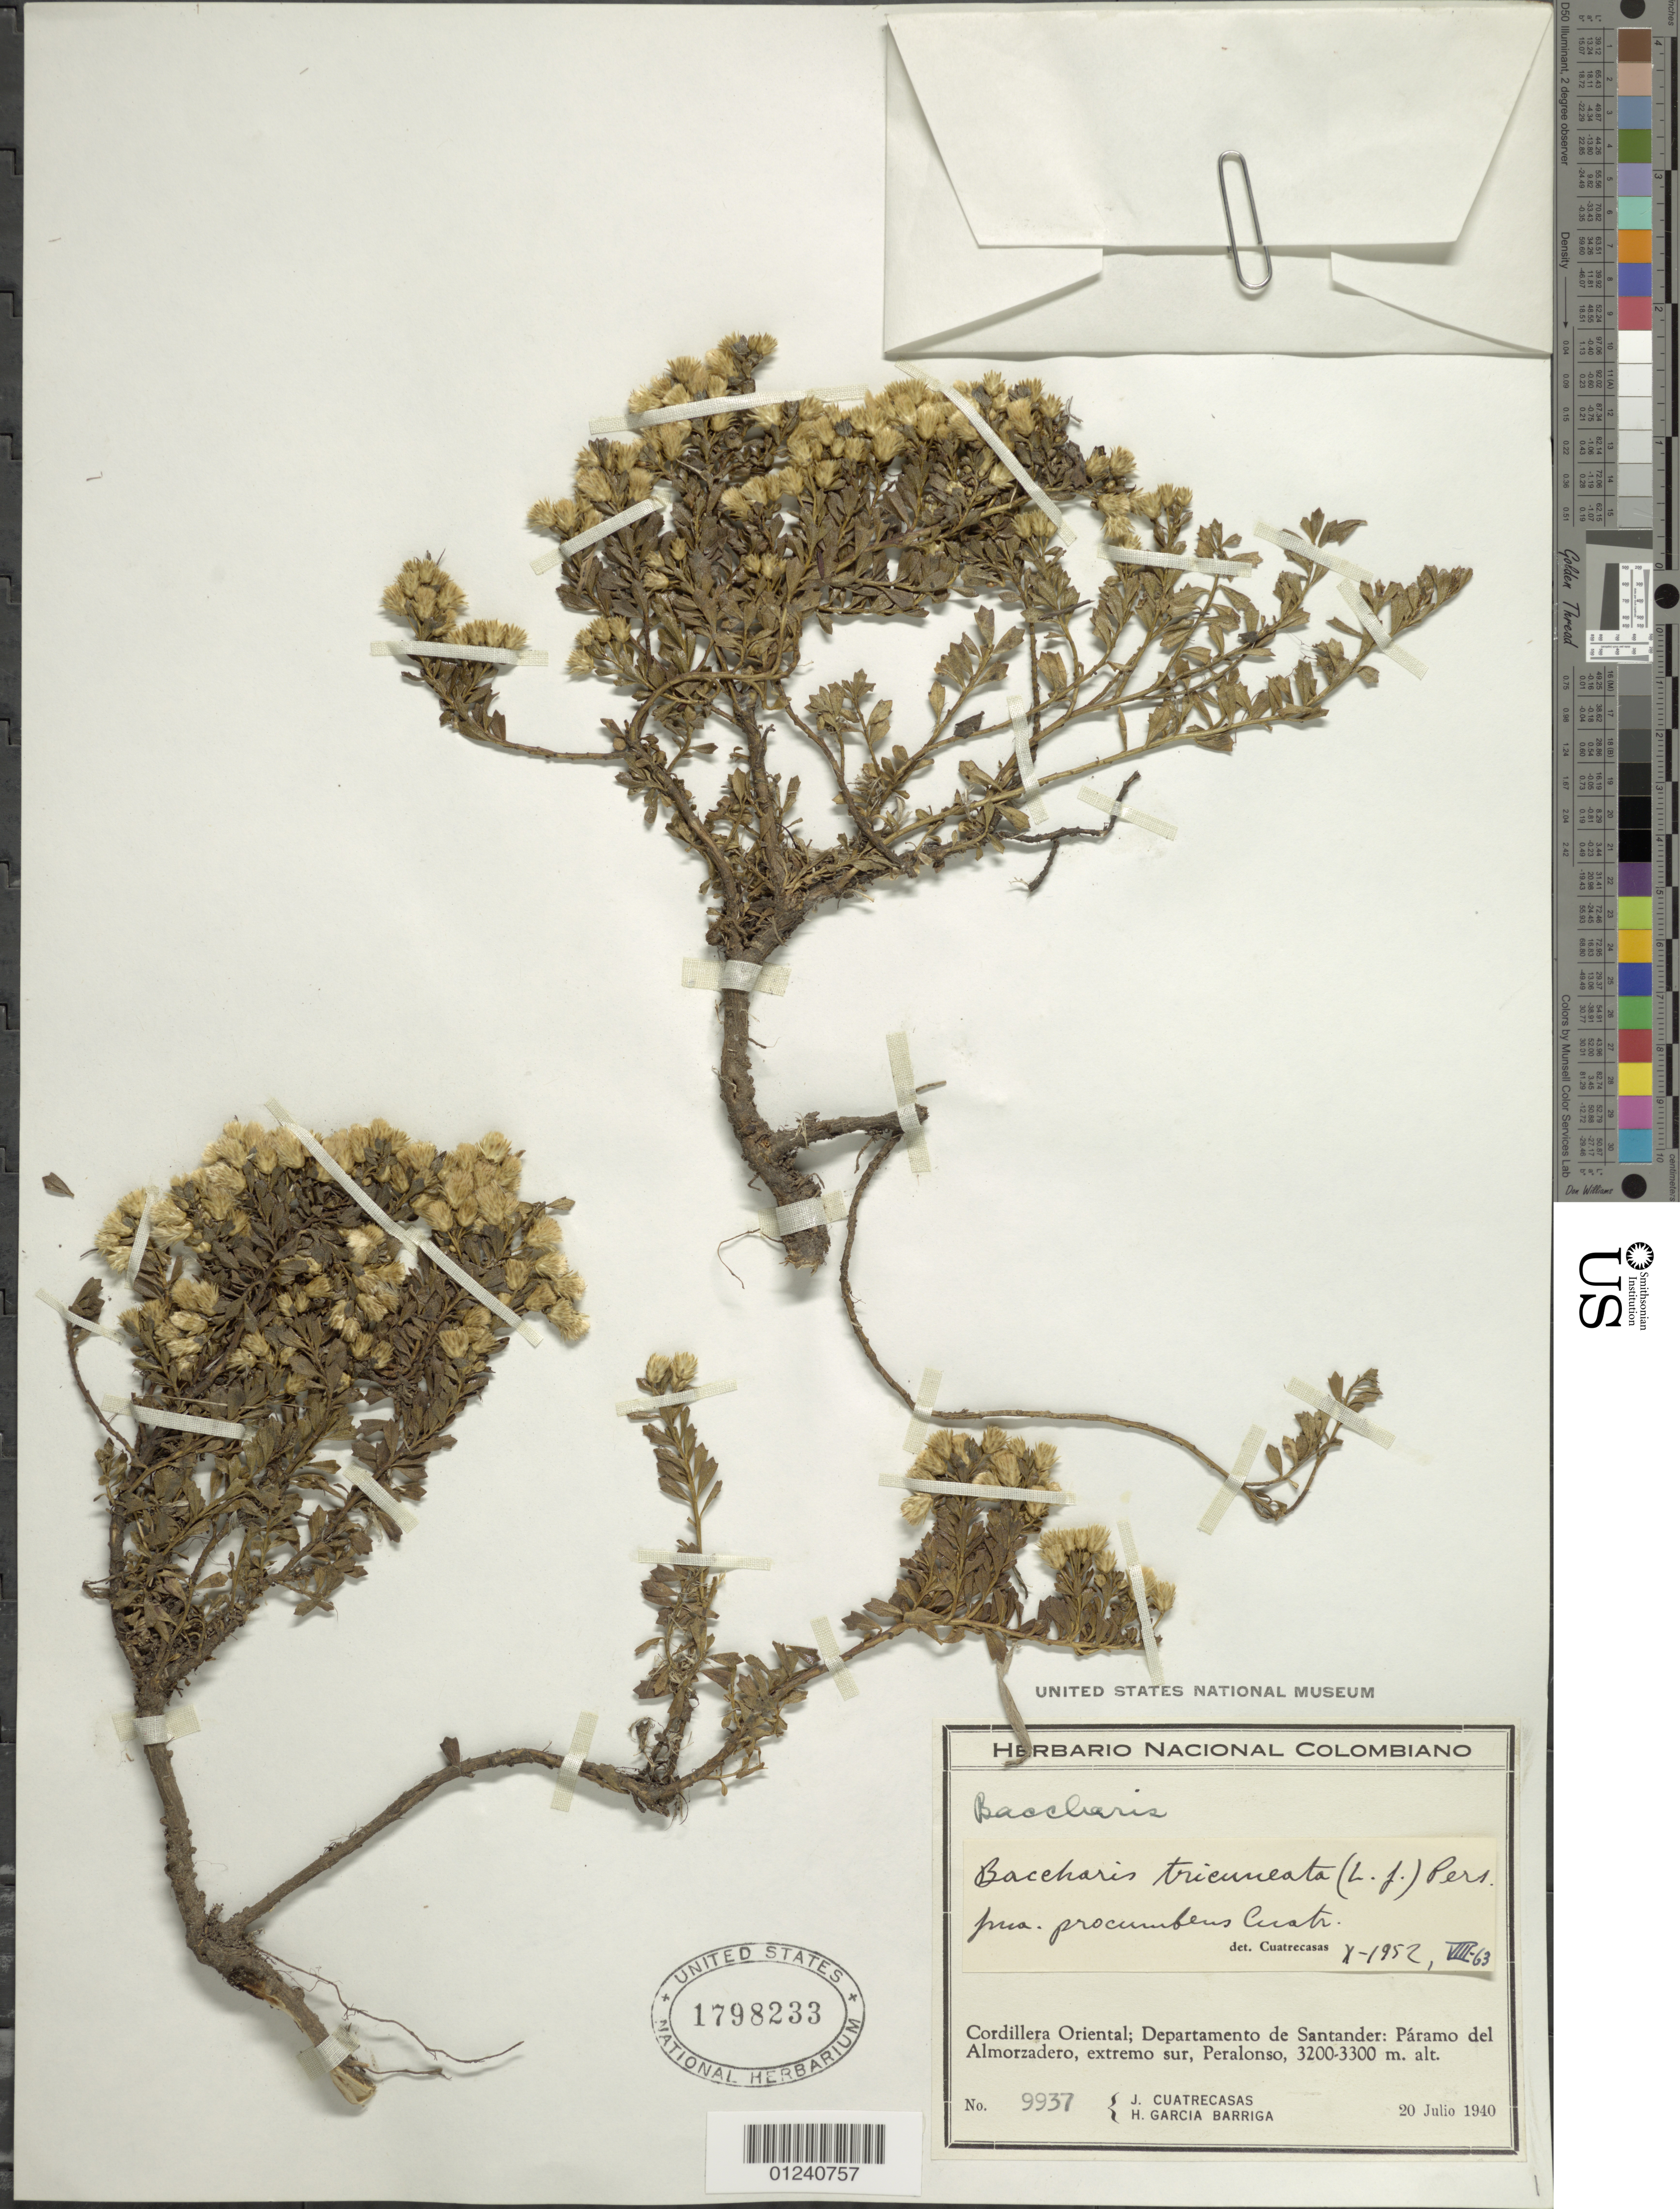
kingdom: Plantae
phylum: Tracheophyta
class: Magnoliopsida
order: Asterales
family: Asteraceae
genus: Baccharis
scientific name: Baccharis tricuneata f. procumbens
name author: Cuatrec.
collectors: J. Cuatrecasas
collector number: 9937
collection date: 1940-07-20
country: Colombia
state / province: Santander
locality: Cordillera Oriental; Paramo del Almorzadero, extremo sur, Peralonso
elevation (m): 3200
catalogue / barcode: US 1798233